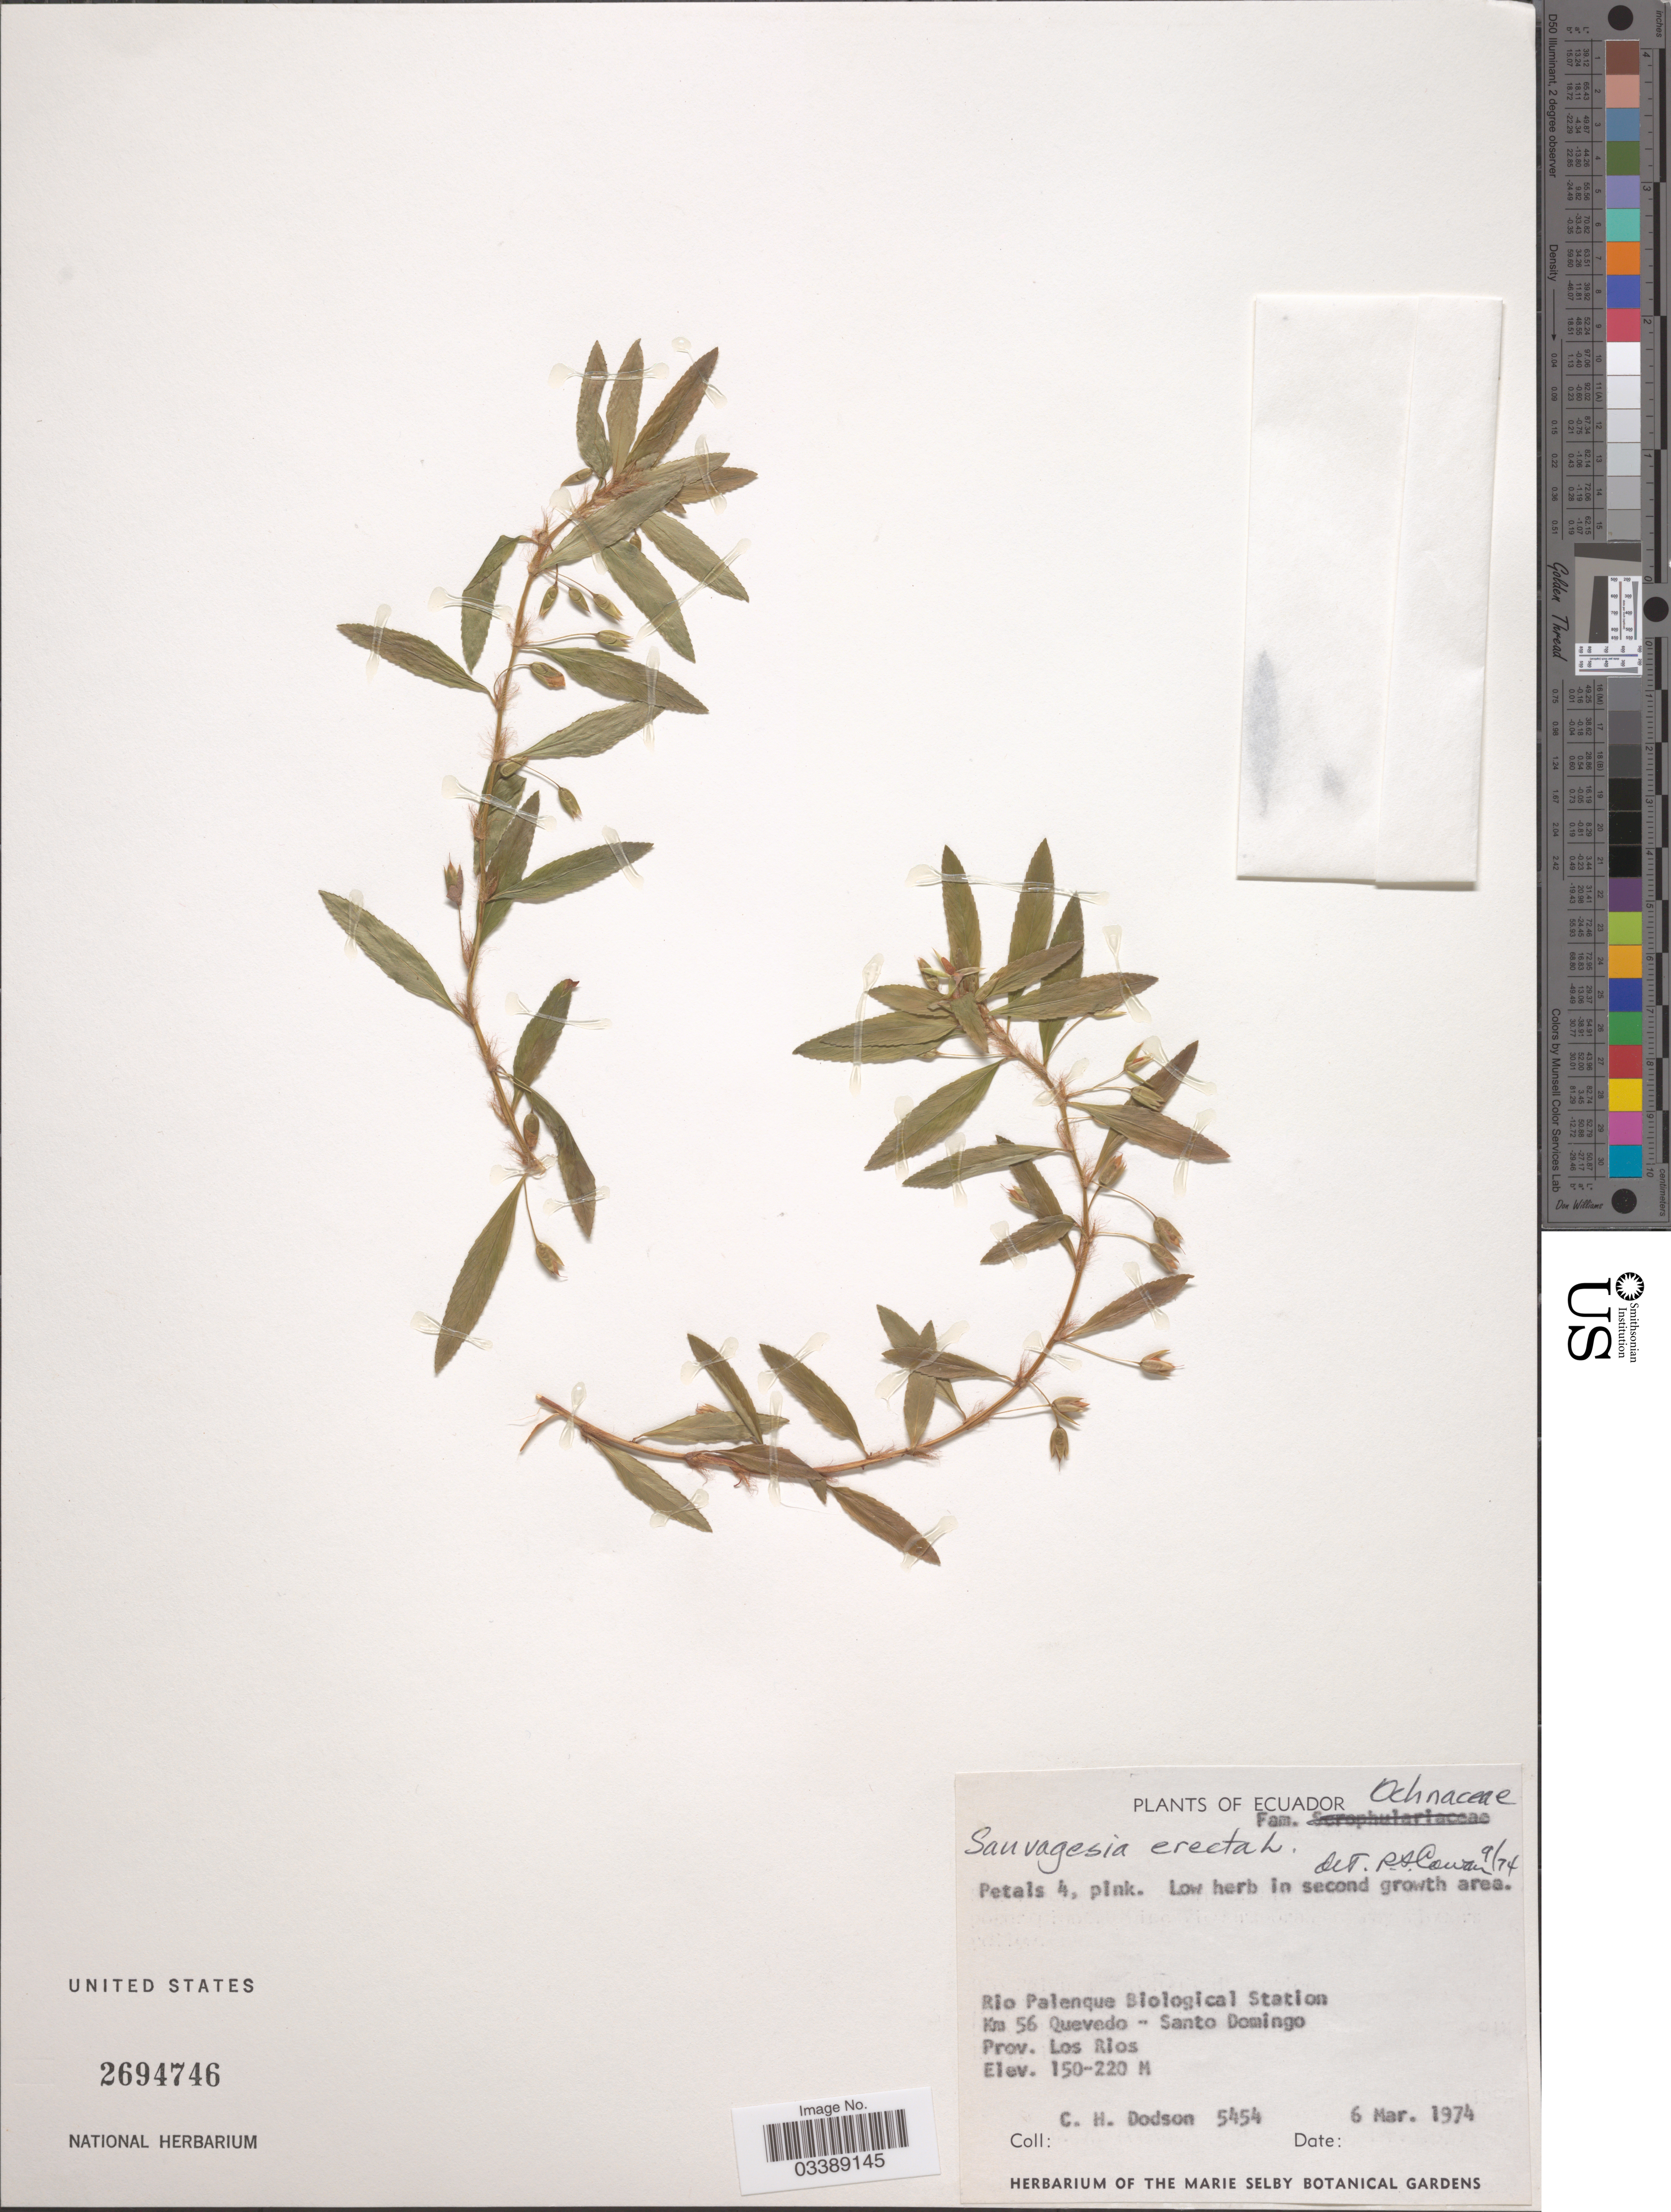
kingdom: Plantae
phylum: Tracheophyta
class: Magnoliopsida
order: Malpighiales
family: Ochnaceae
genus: Sauvagesia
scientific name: Sauvagesia erecta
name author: L.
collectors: C. H. Dodson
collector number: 5454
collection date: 1974-03-06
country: Ecuador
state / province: Los Ríos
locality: Rio Palenque Biological Station Km 56 Quevedo - Santo Domingo.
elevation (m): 150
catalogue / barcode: US 2694746